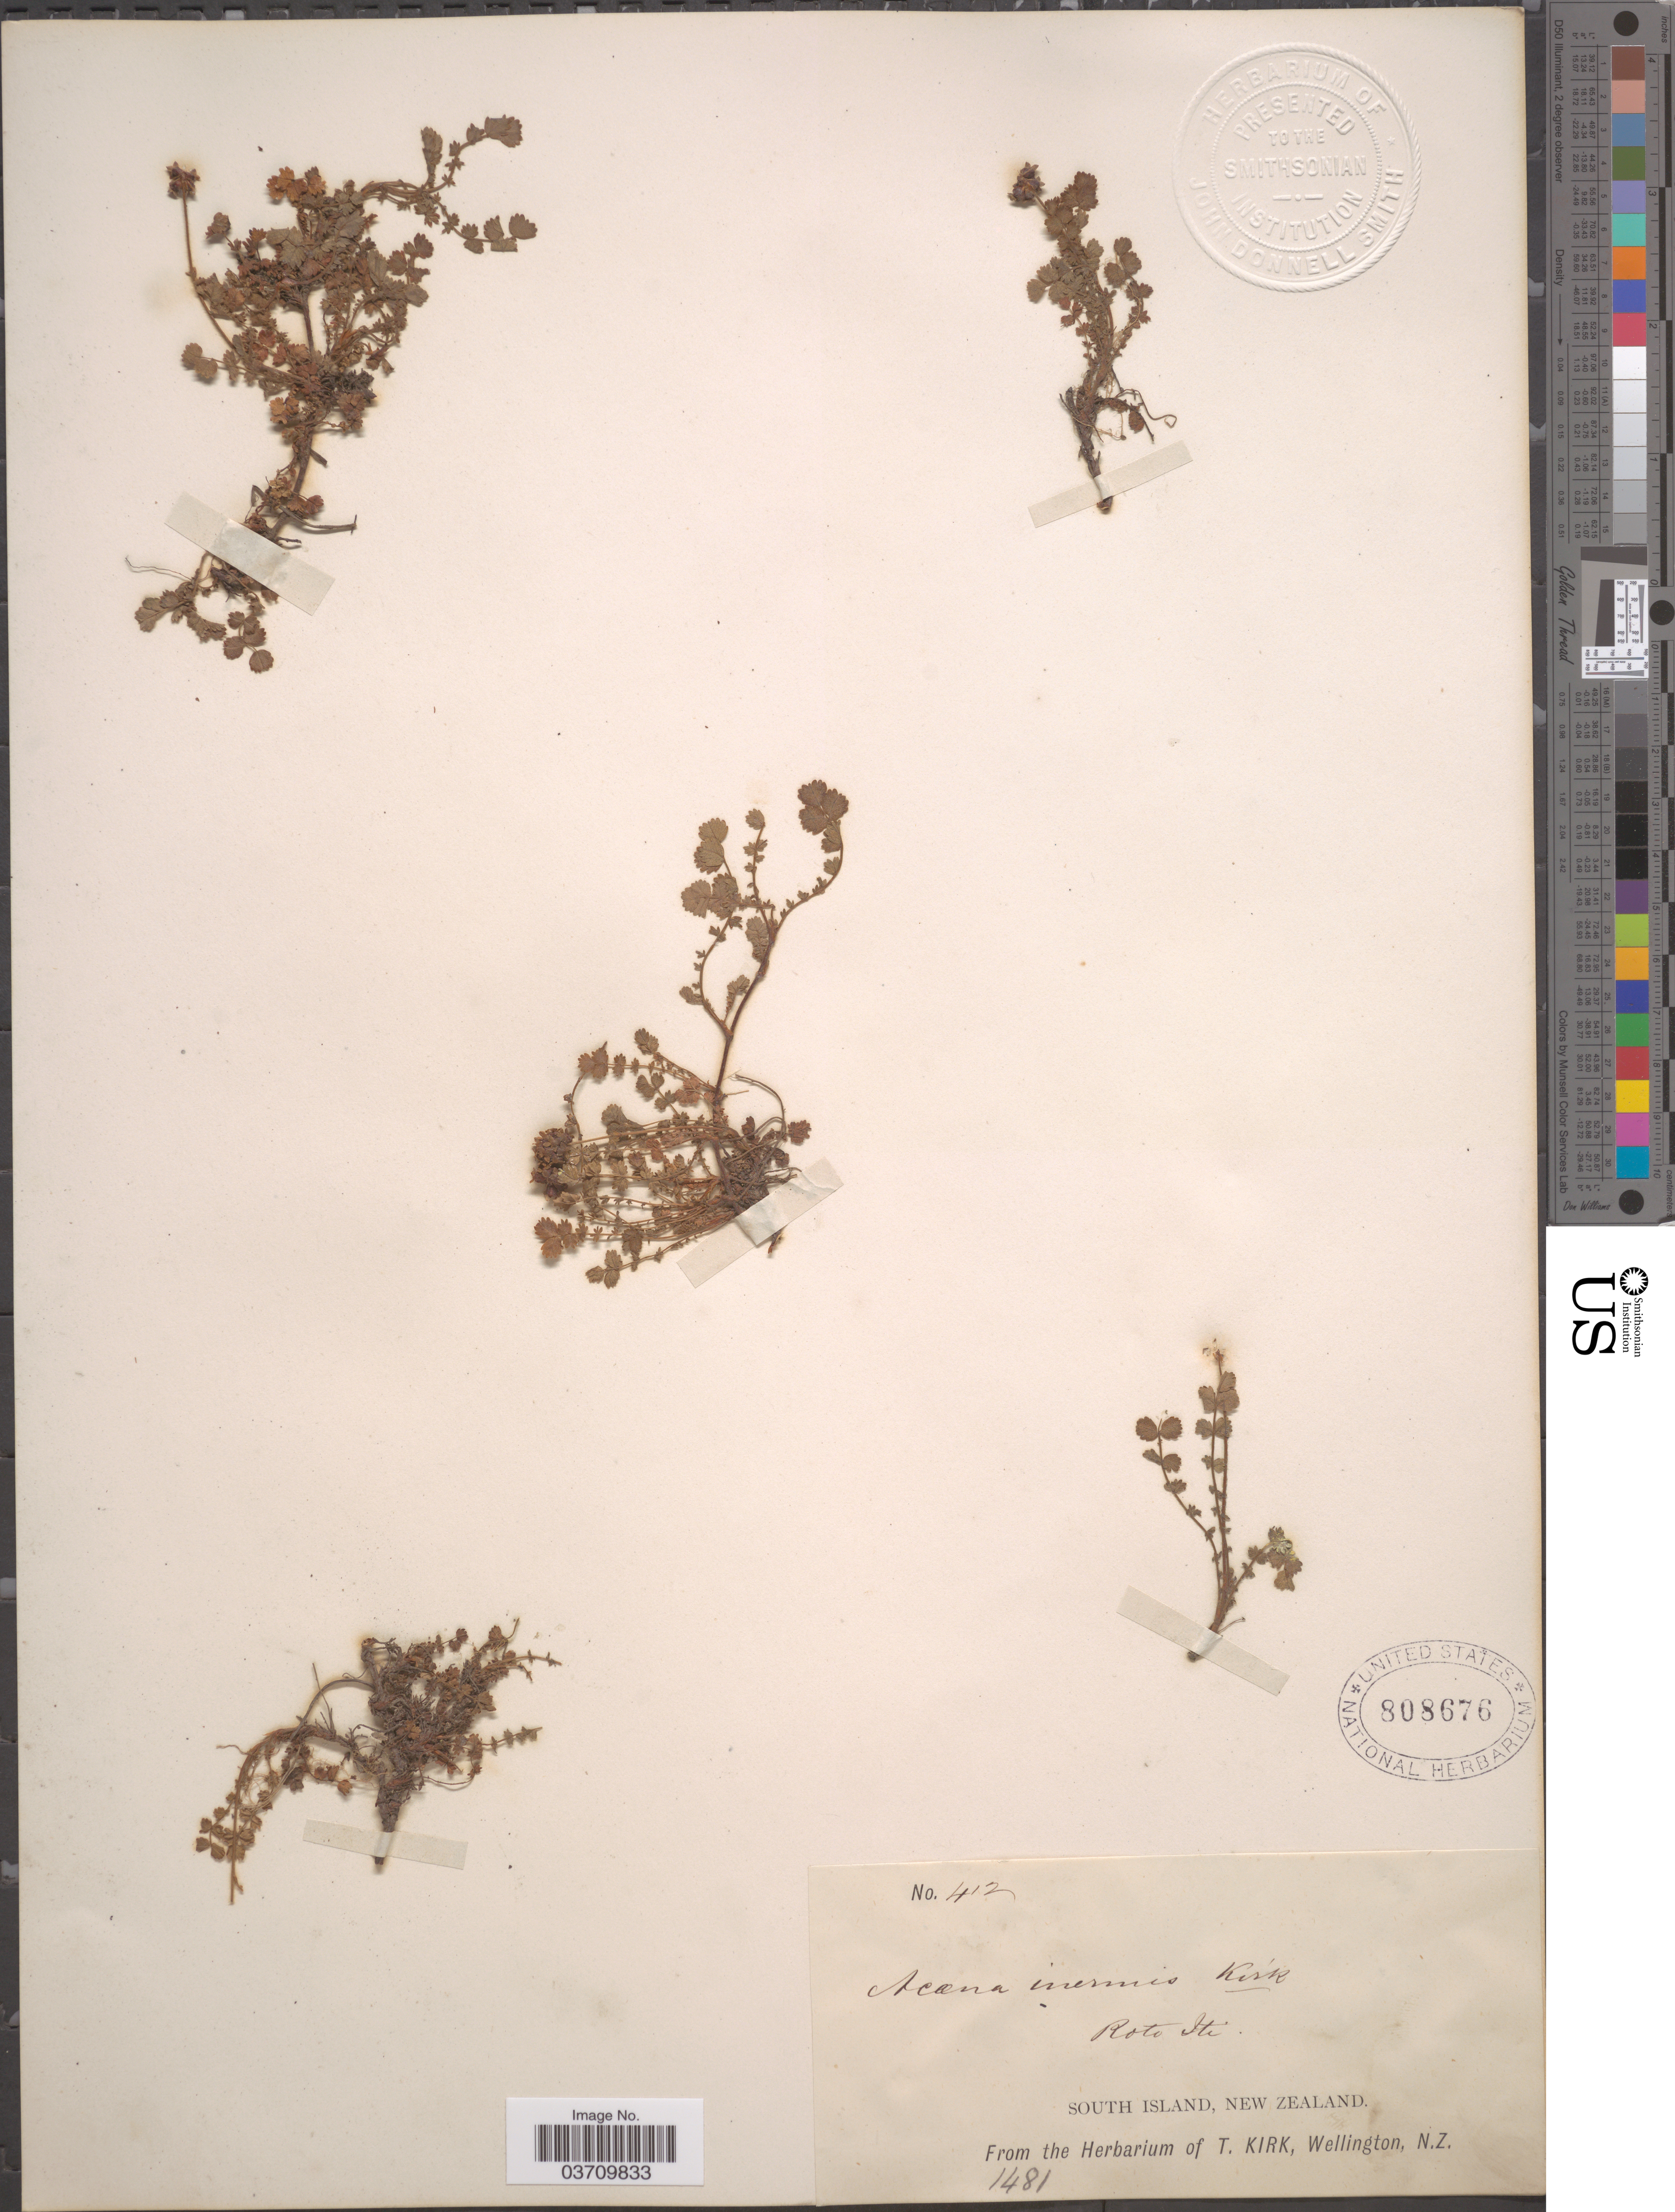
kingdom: Plantae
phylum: Tracheophyta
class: Magnoliopsida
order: Rosales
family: Rosaceae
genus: Acaena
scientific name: Acaena microphylla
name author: Hook. f.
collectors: ex herb. T. Kirk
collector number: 412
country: New Zealand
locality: Roto Iti. South Island.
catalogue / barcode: US 808676